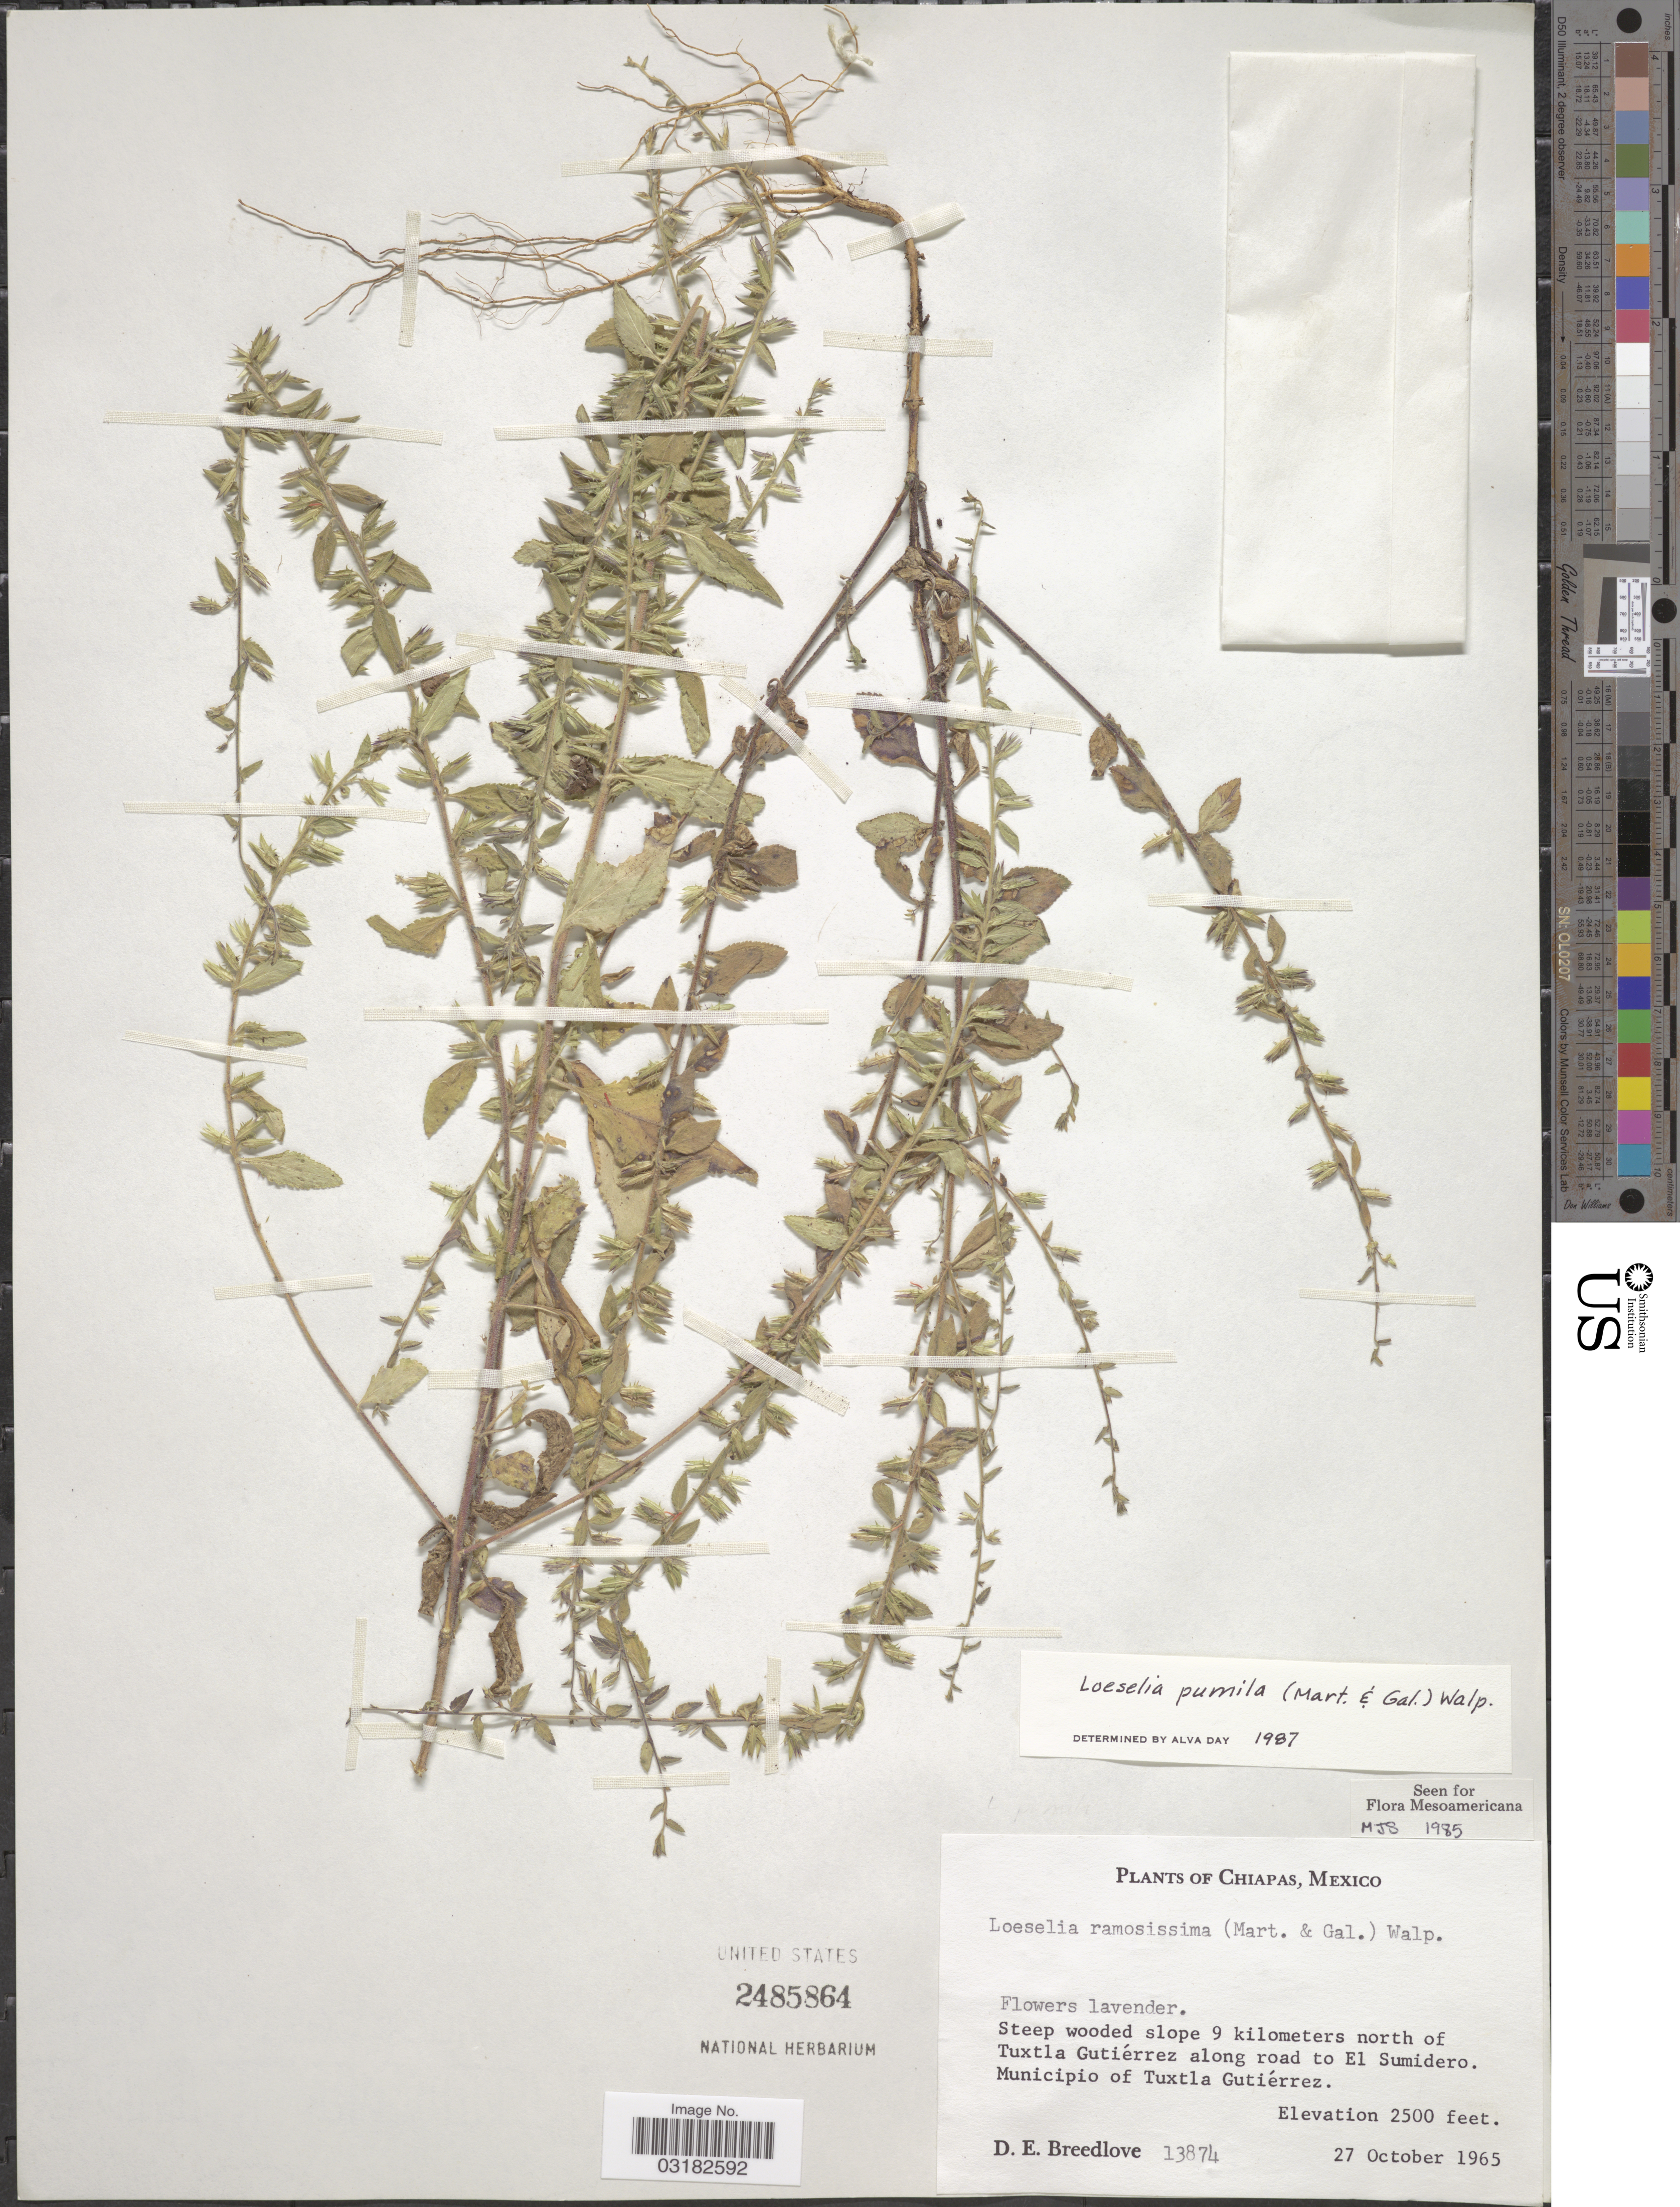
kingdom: Plantae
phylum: Tracheophyta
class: Magnoliopsida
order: Ericales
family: Polemoniaceae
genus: Loeselia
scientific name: Loeselia pumila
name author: (M. Martens & Galeotti) Walp.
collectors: D. E. Breedlove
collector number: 13874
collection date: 1965-10-27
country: Mexico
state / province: Chiapas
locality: Steep wooded slope 9 kilometers north of Tuxtla Gutiérrez along road to El Sumidero. Municipio of Tuxtla Gutiérrez.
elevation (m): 762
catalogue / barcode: US 2485864